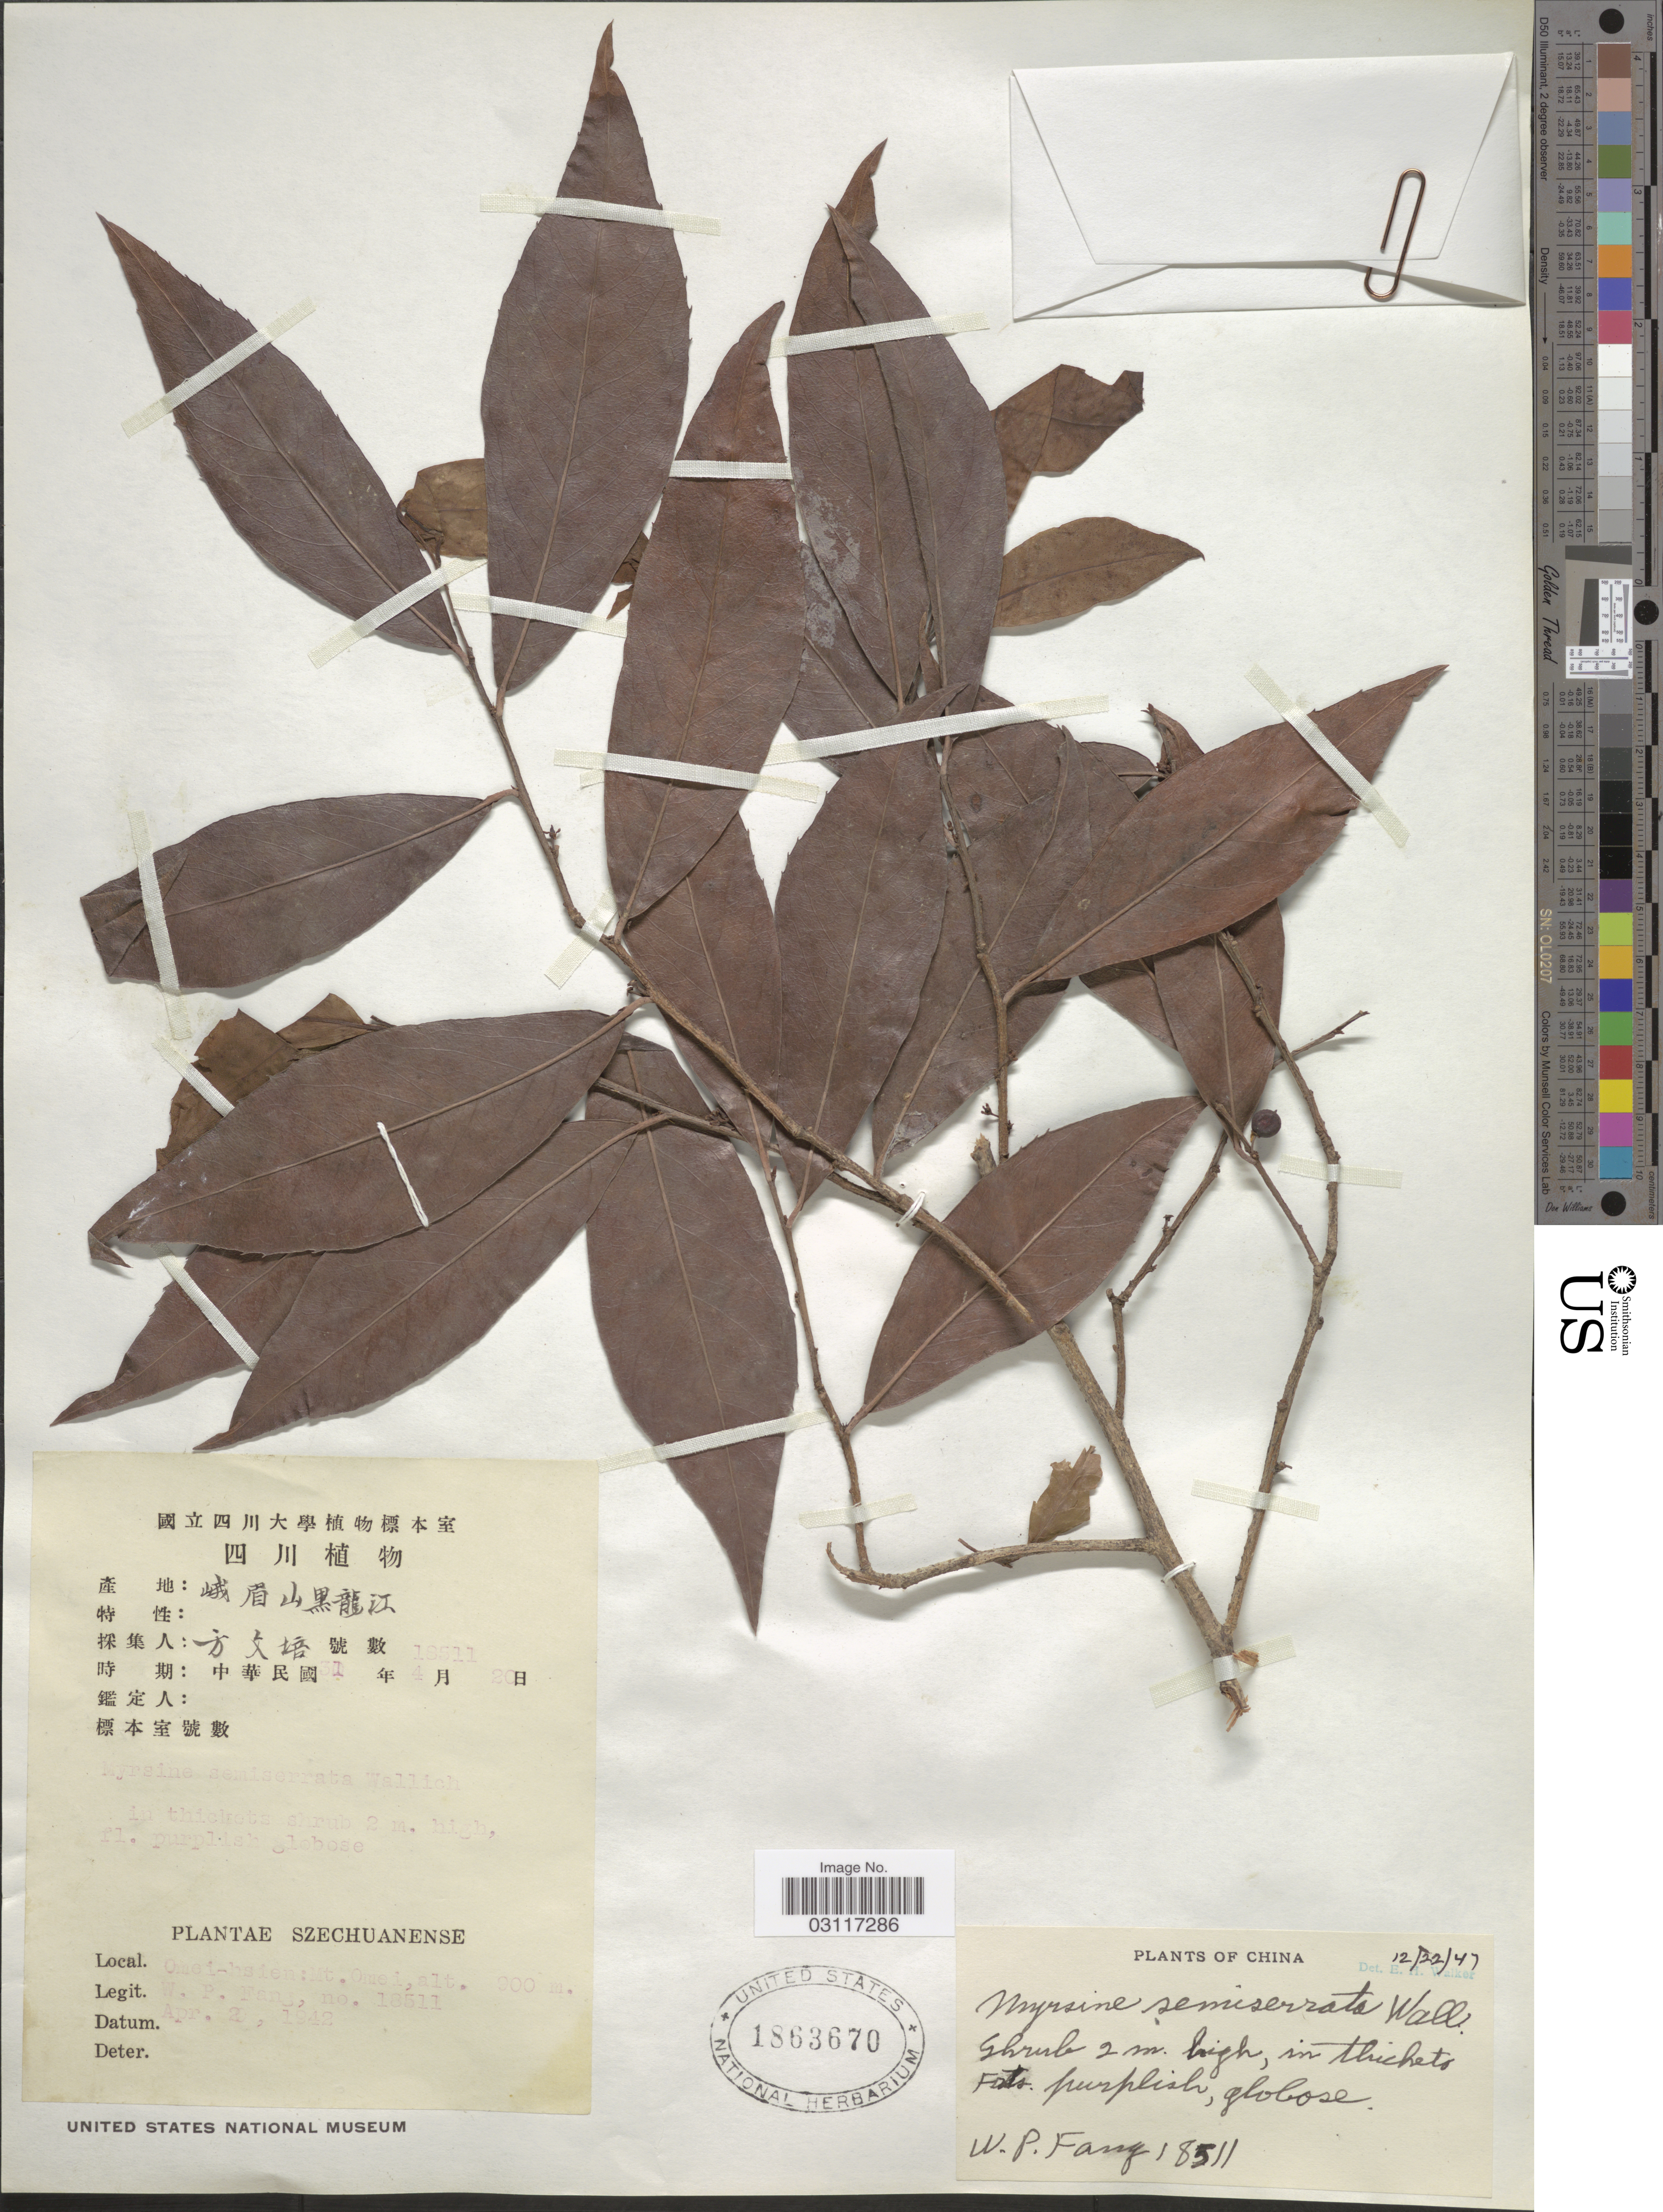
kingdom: Plantae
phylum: Tracheophyta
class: Magnoliopsida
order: Ericales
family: Primulaceae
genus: Myrsine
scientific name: Myrsine semiserrata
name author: Wall.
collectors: W. P. Fang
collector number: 18511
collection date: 1942-04-02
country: China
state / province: Sichuan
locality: Szechuanense. Omei-hsien: Mt. Omei.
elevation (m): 900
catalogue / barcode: US 1863670